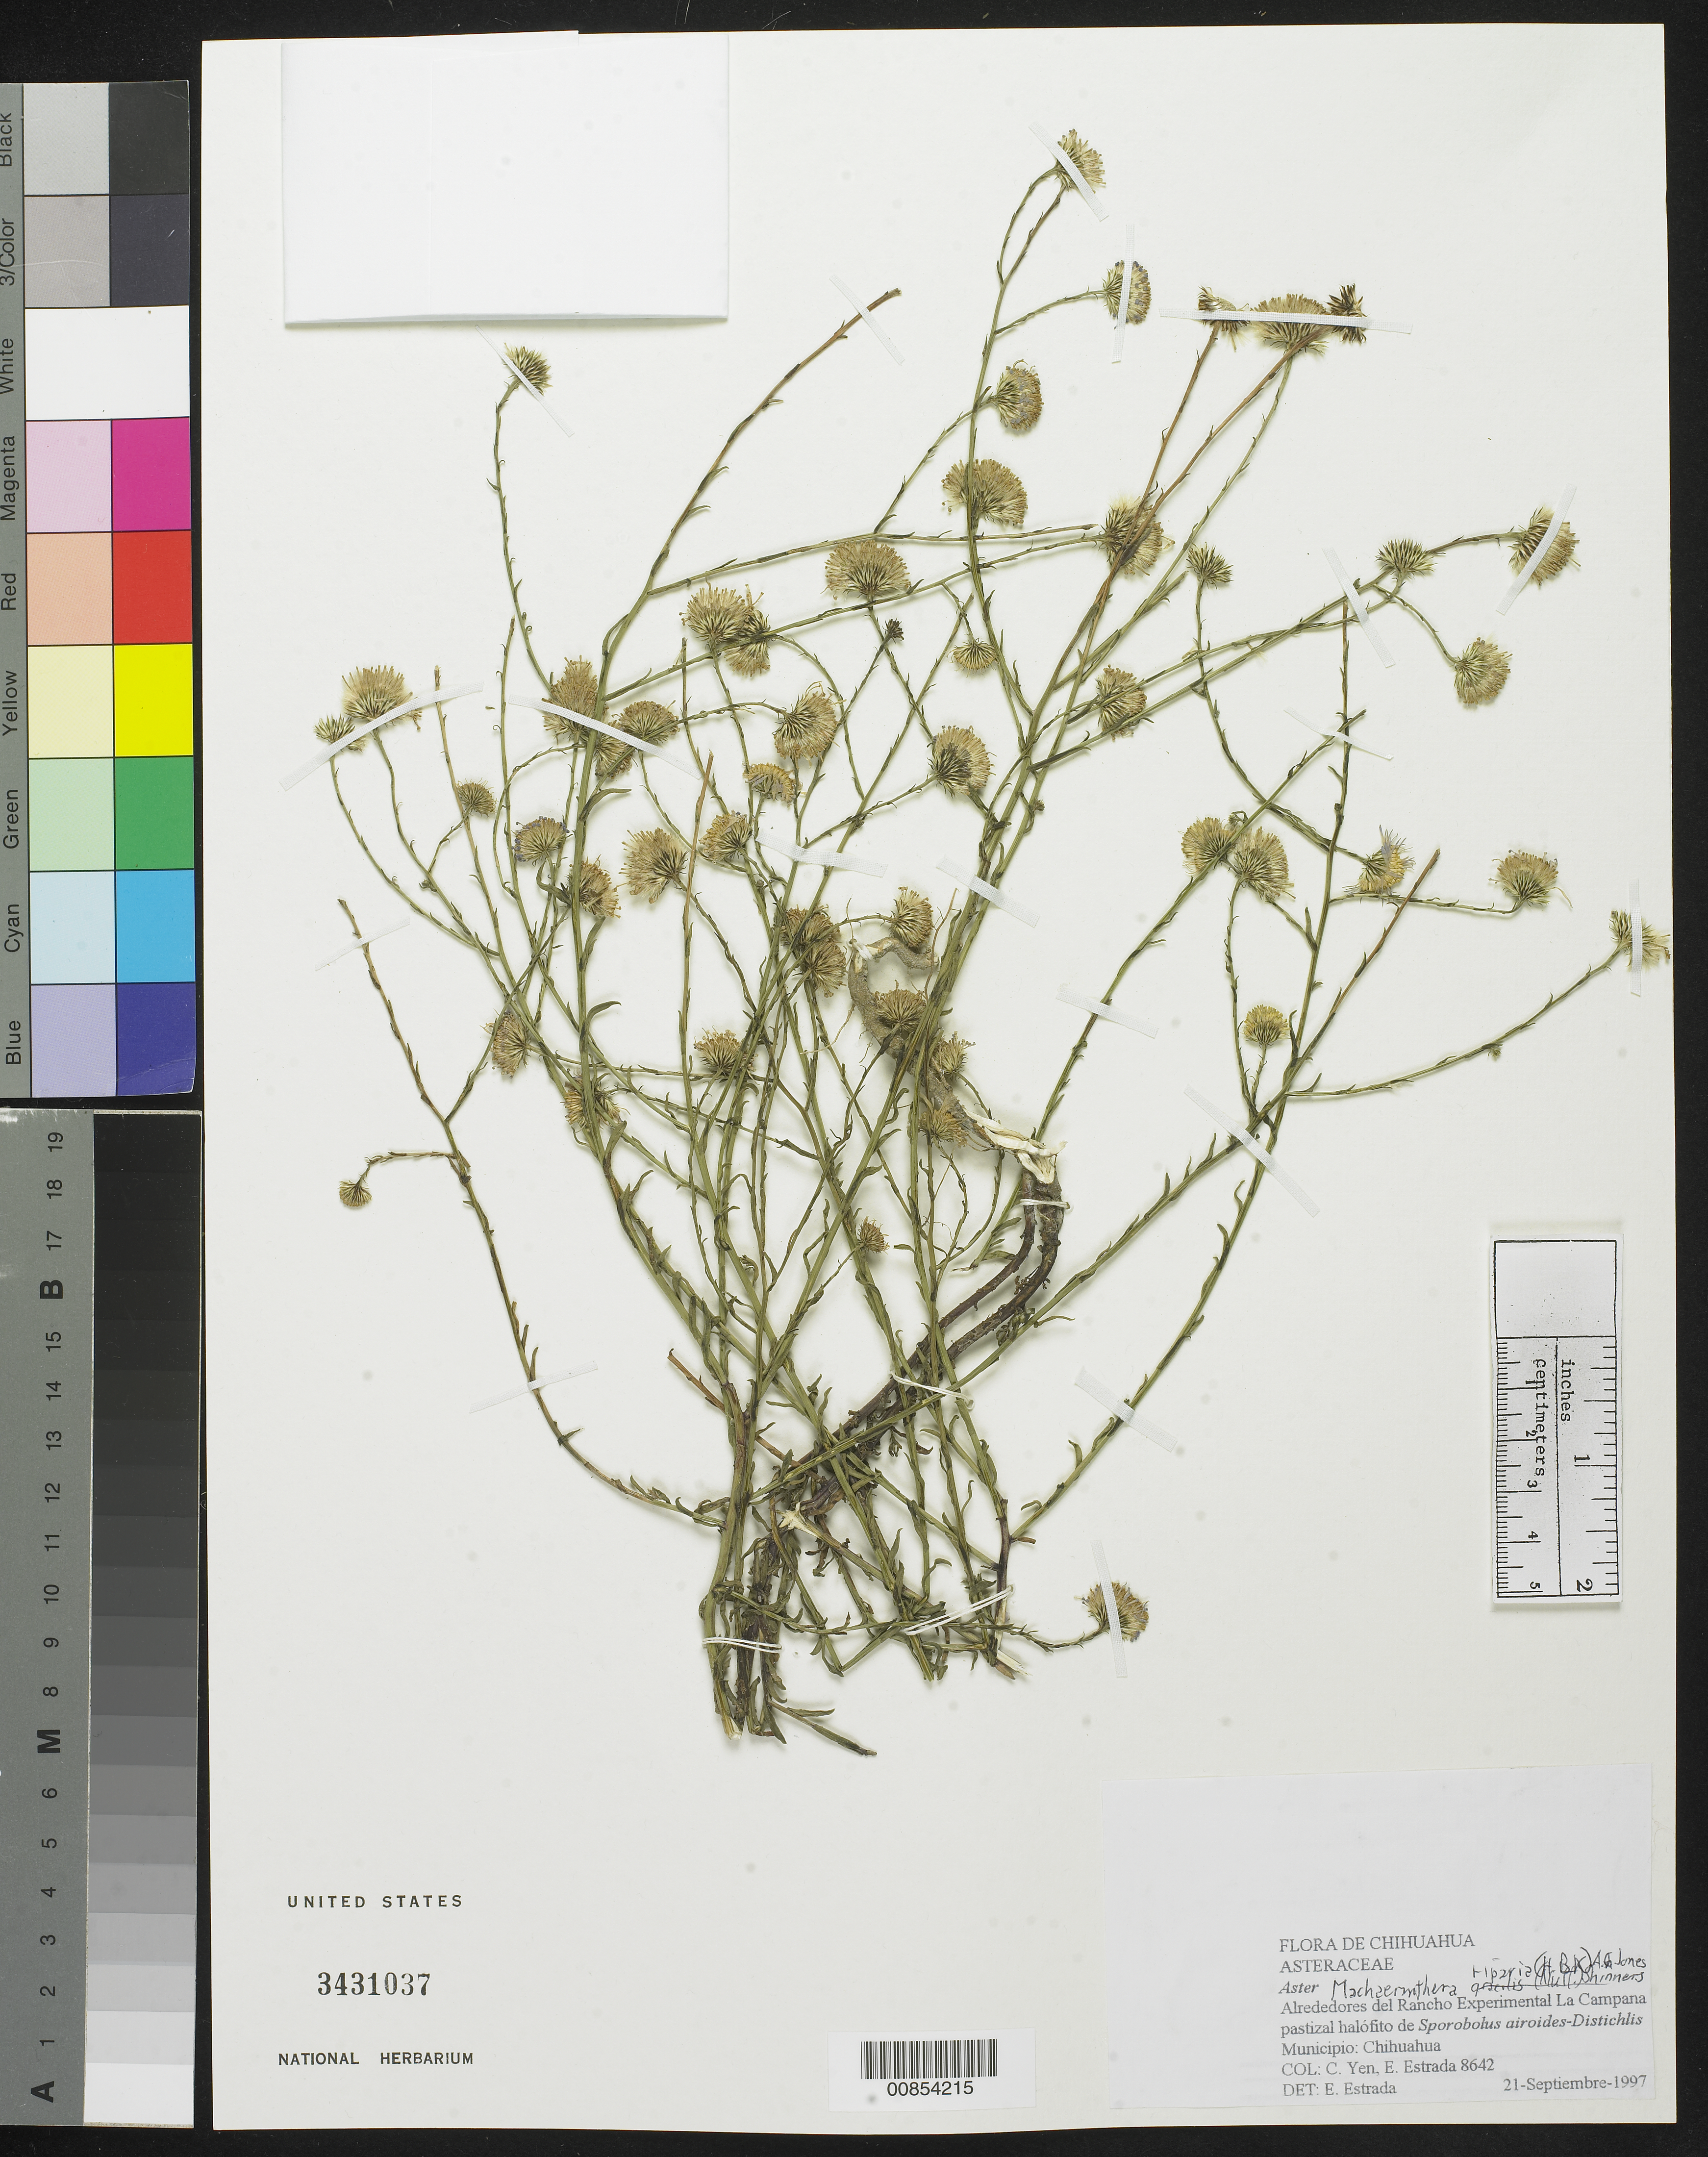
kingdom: Plantae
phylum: Tracheophyta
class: Magnoliopsida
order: Asterales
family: Asteraceae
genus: Machaeranthera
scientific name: Machaeranthera riparia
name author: (Kunth) A.G. Jones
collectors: Y. C. Yang & E. Estrada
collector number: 8642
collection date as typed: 21 Sep 1997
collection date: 1997-09-21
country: Mexico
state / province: Chihuahua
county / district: Chihuahua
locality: Alrededores del Rancho Experimental La Campana.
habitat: Pastizal halófilo de Sporobolus airoides-Distichlis.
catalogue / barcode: US 3431037